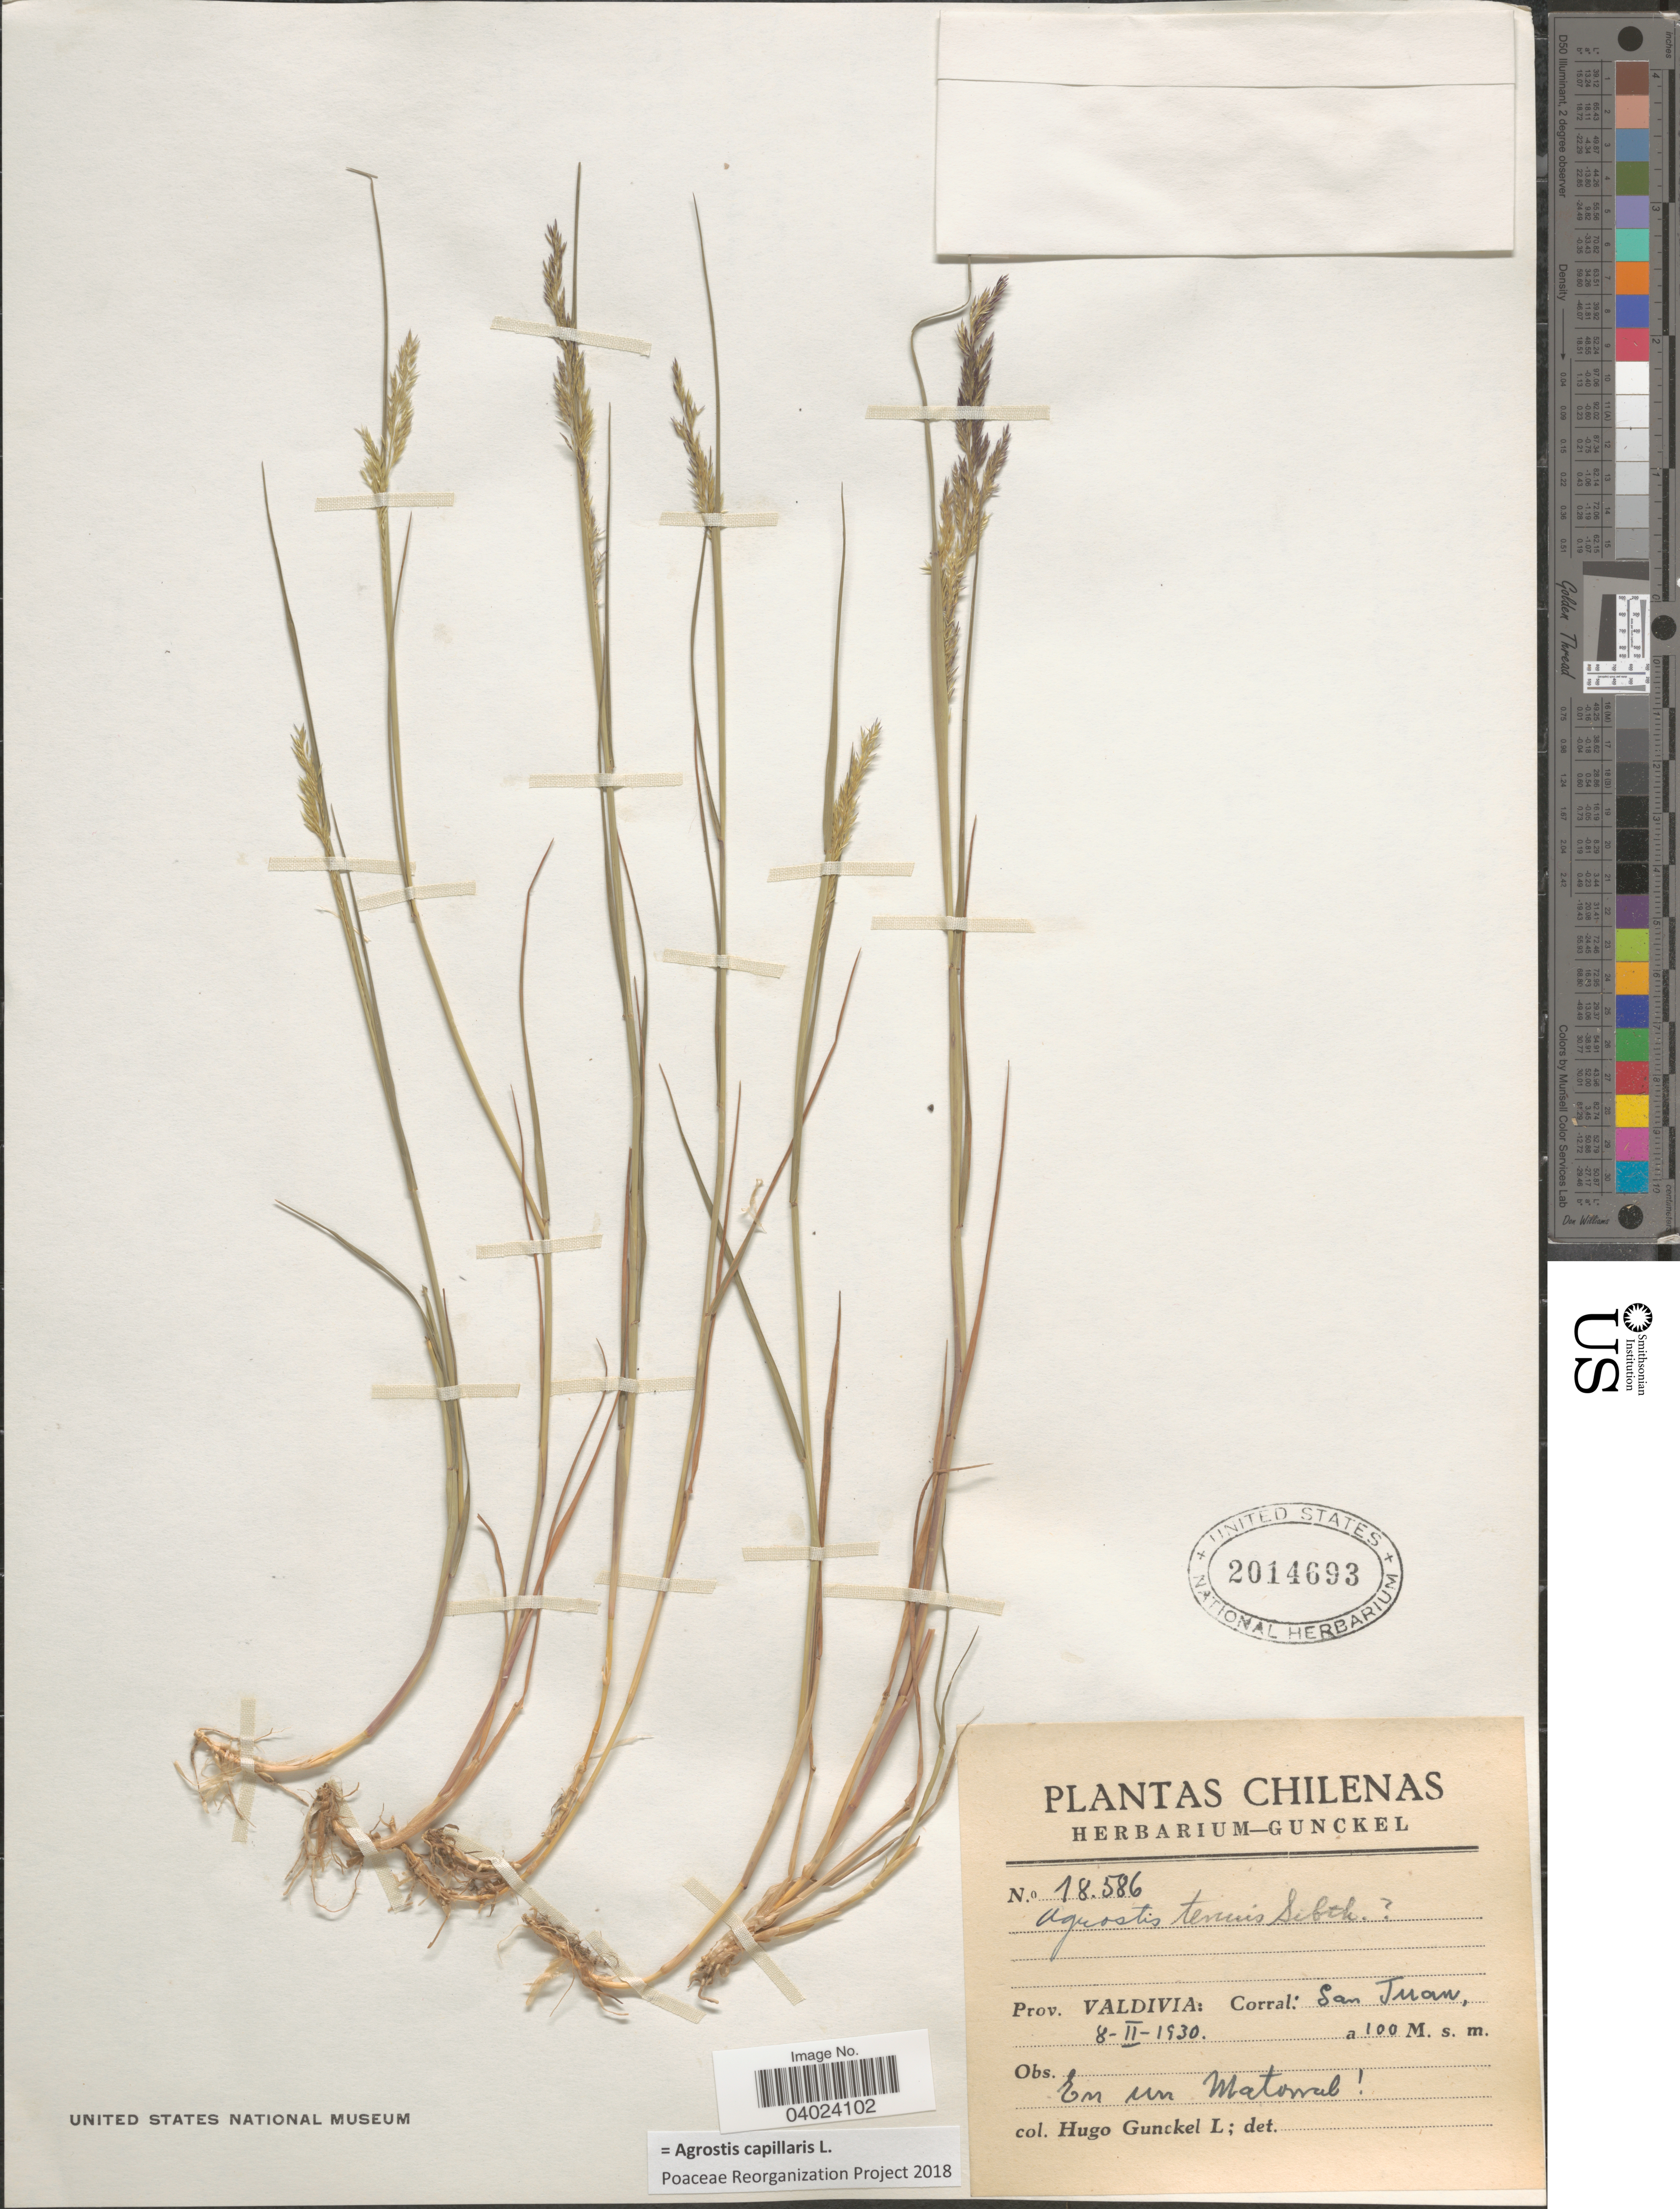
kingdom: Plantae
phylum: Tracheophyta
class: Liliopsida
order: Poales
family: Poaceae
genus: Agrostis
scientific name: Agrostis capillaris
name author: L.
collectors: H. Gunckel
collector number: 18586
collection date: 1930-02-08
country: Chile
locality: Prov. Valdivia: Corral: San Juan.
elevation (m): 100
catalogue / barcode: US 2014693